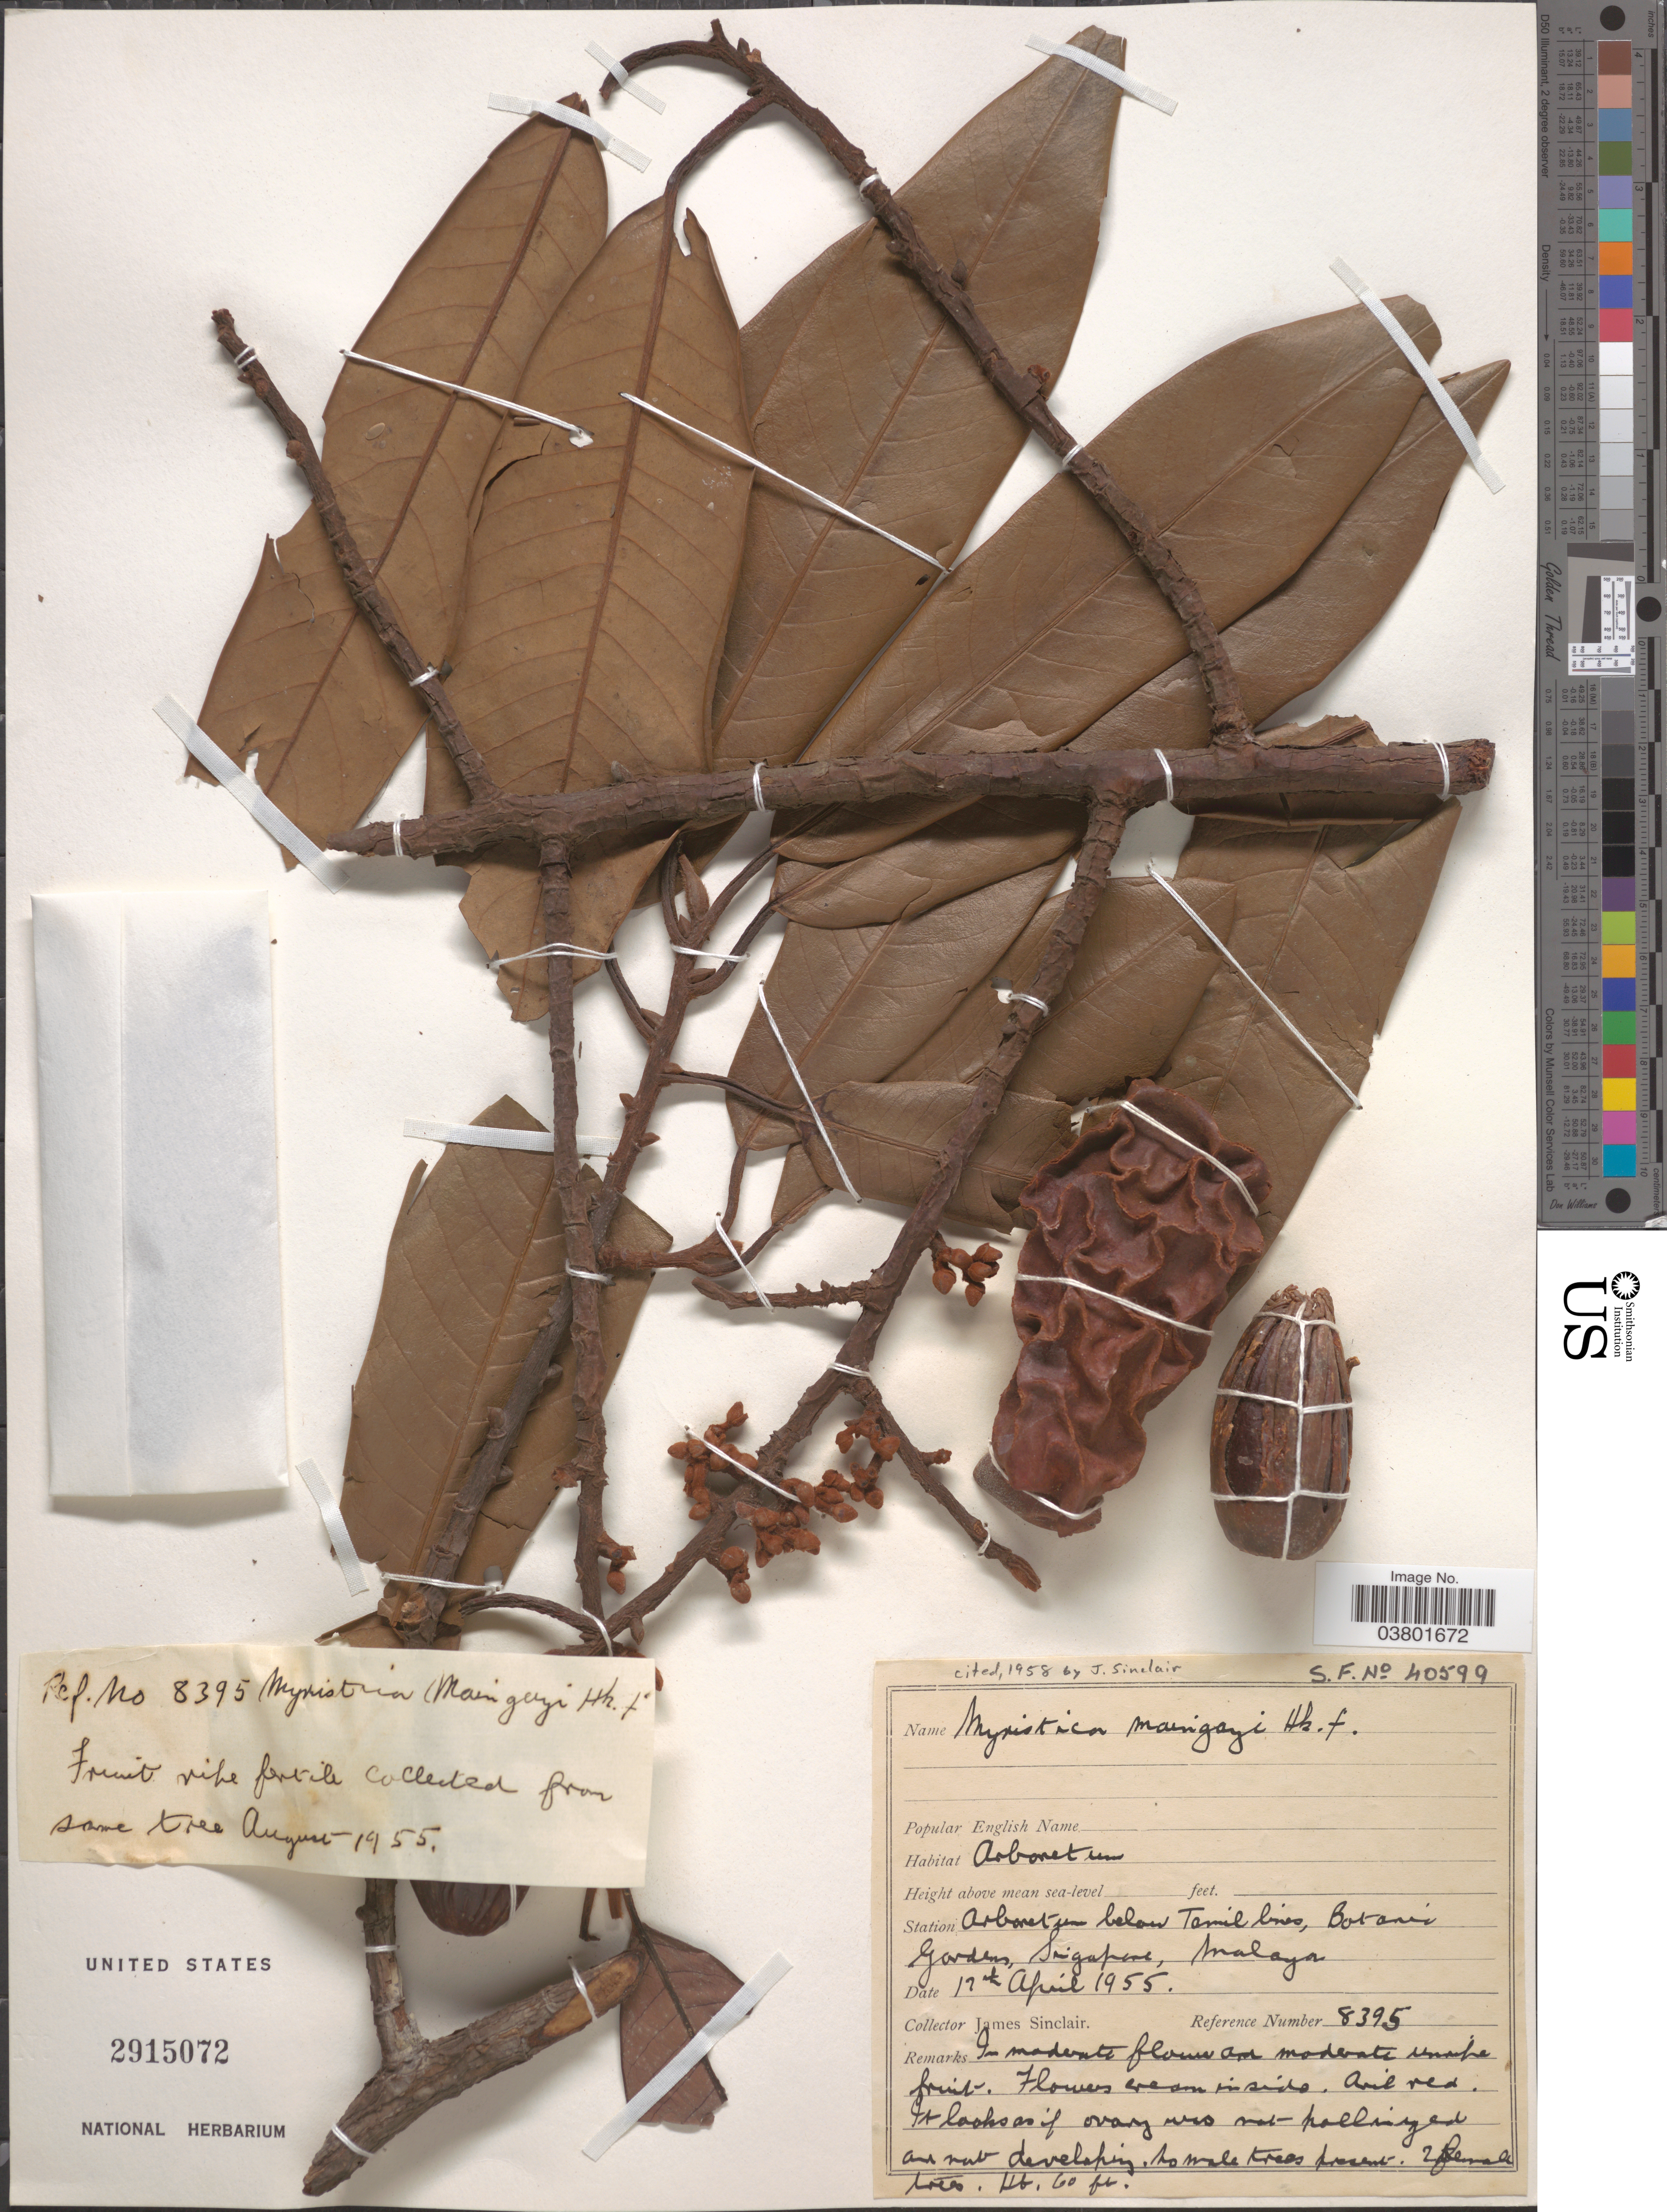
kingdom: Plantae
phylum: Tracheophyta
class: Magnoliopsida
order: Magnoliales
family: Myristicaceae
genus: Myristica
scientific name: Myristica maingayi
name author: Hook. f.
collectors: J. Sinclair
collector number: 8395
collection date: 1955-04-12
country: Singapore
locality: Station Arboretum below Tamil lines, Botanic Gardens, Malaya.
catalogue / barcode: US 2915072